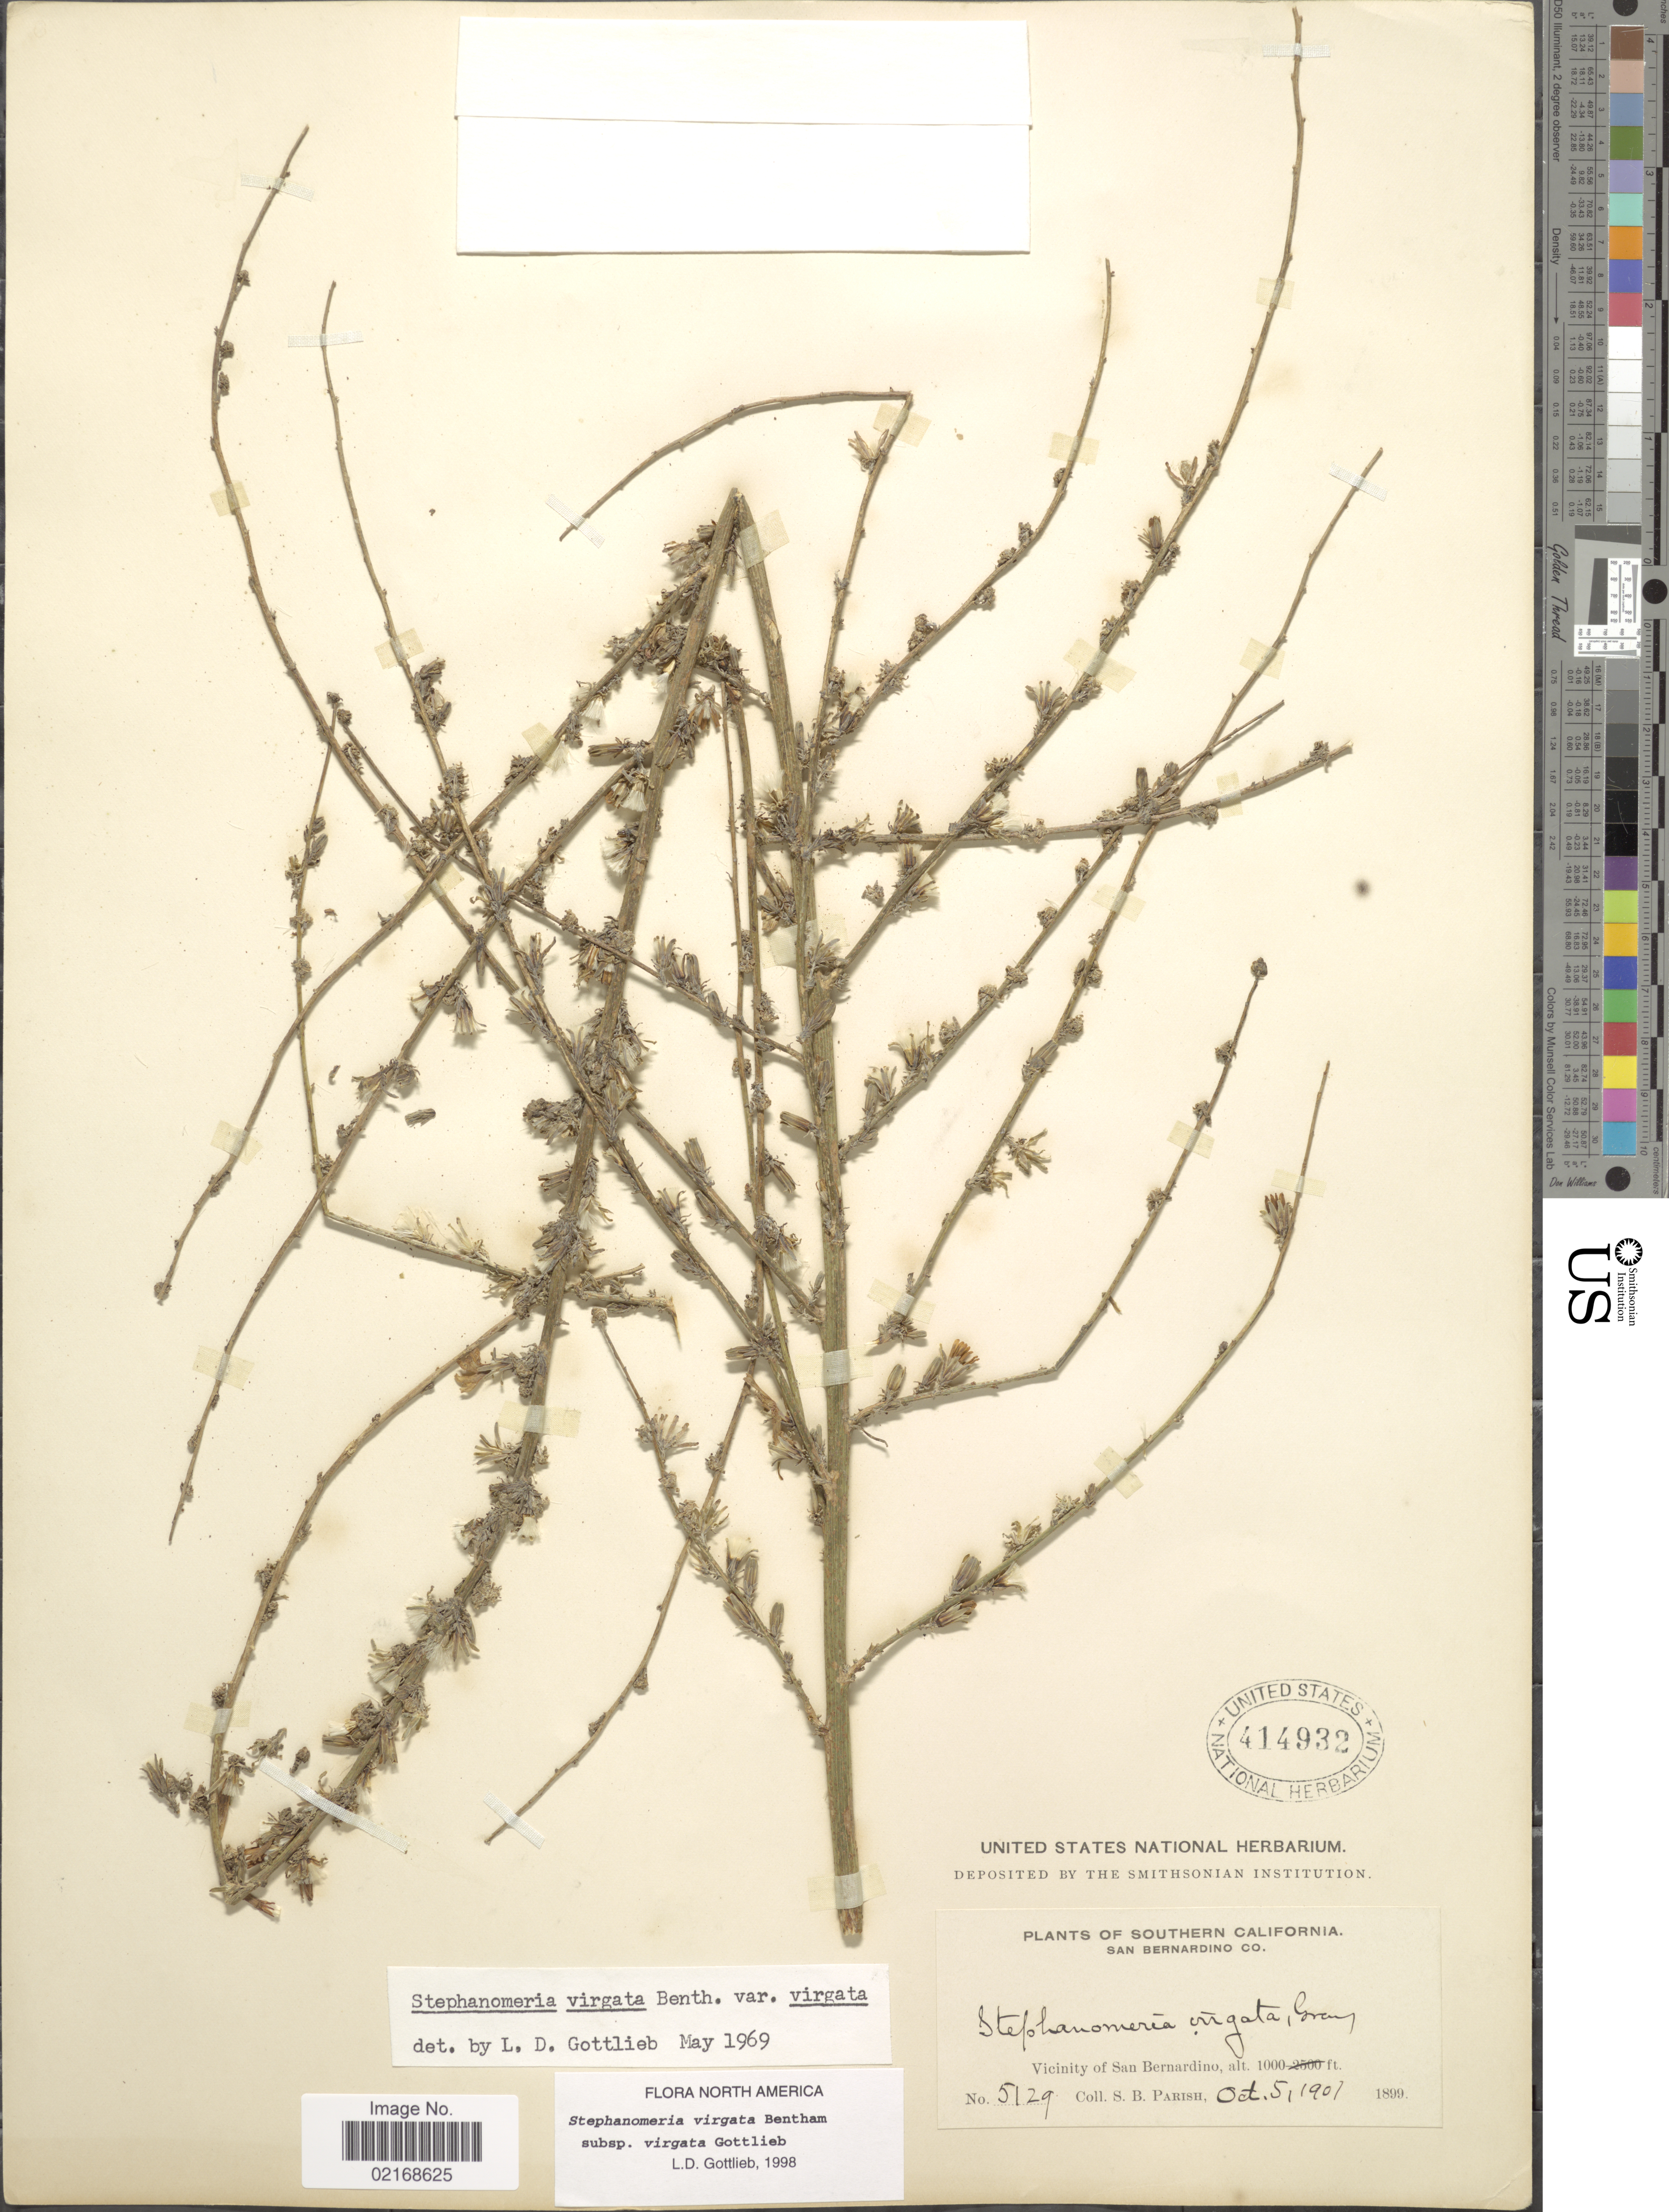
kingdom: Plantae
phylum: Tracheophyta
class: Magnoliopsida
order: Asterales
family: Asteraceae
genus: Stephanomeria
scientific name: Stephanomeria virgata subsp. virgata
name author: Benth.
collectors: S. B. Parish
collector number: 5129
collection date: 1901-10-05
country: United States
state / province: California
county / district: San Bernardino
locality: Southern California, San Bernardino Co. Vicinity of San Bernardino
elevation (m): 305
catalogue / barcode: US 414932